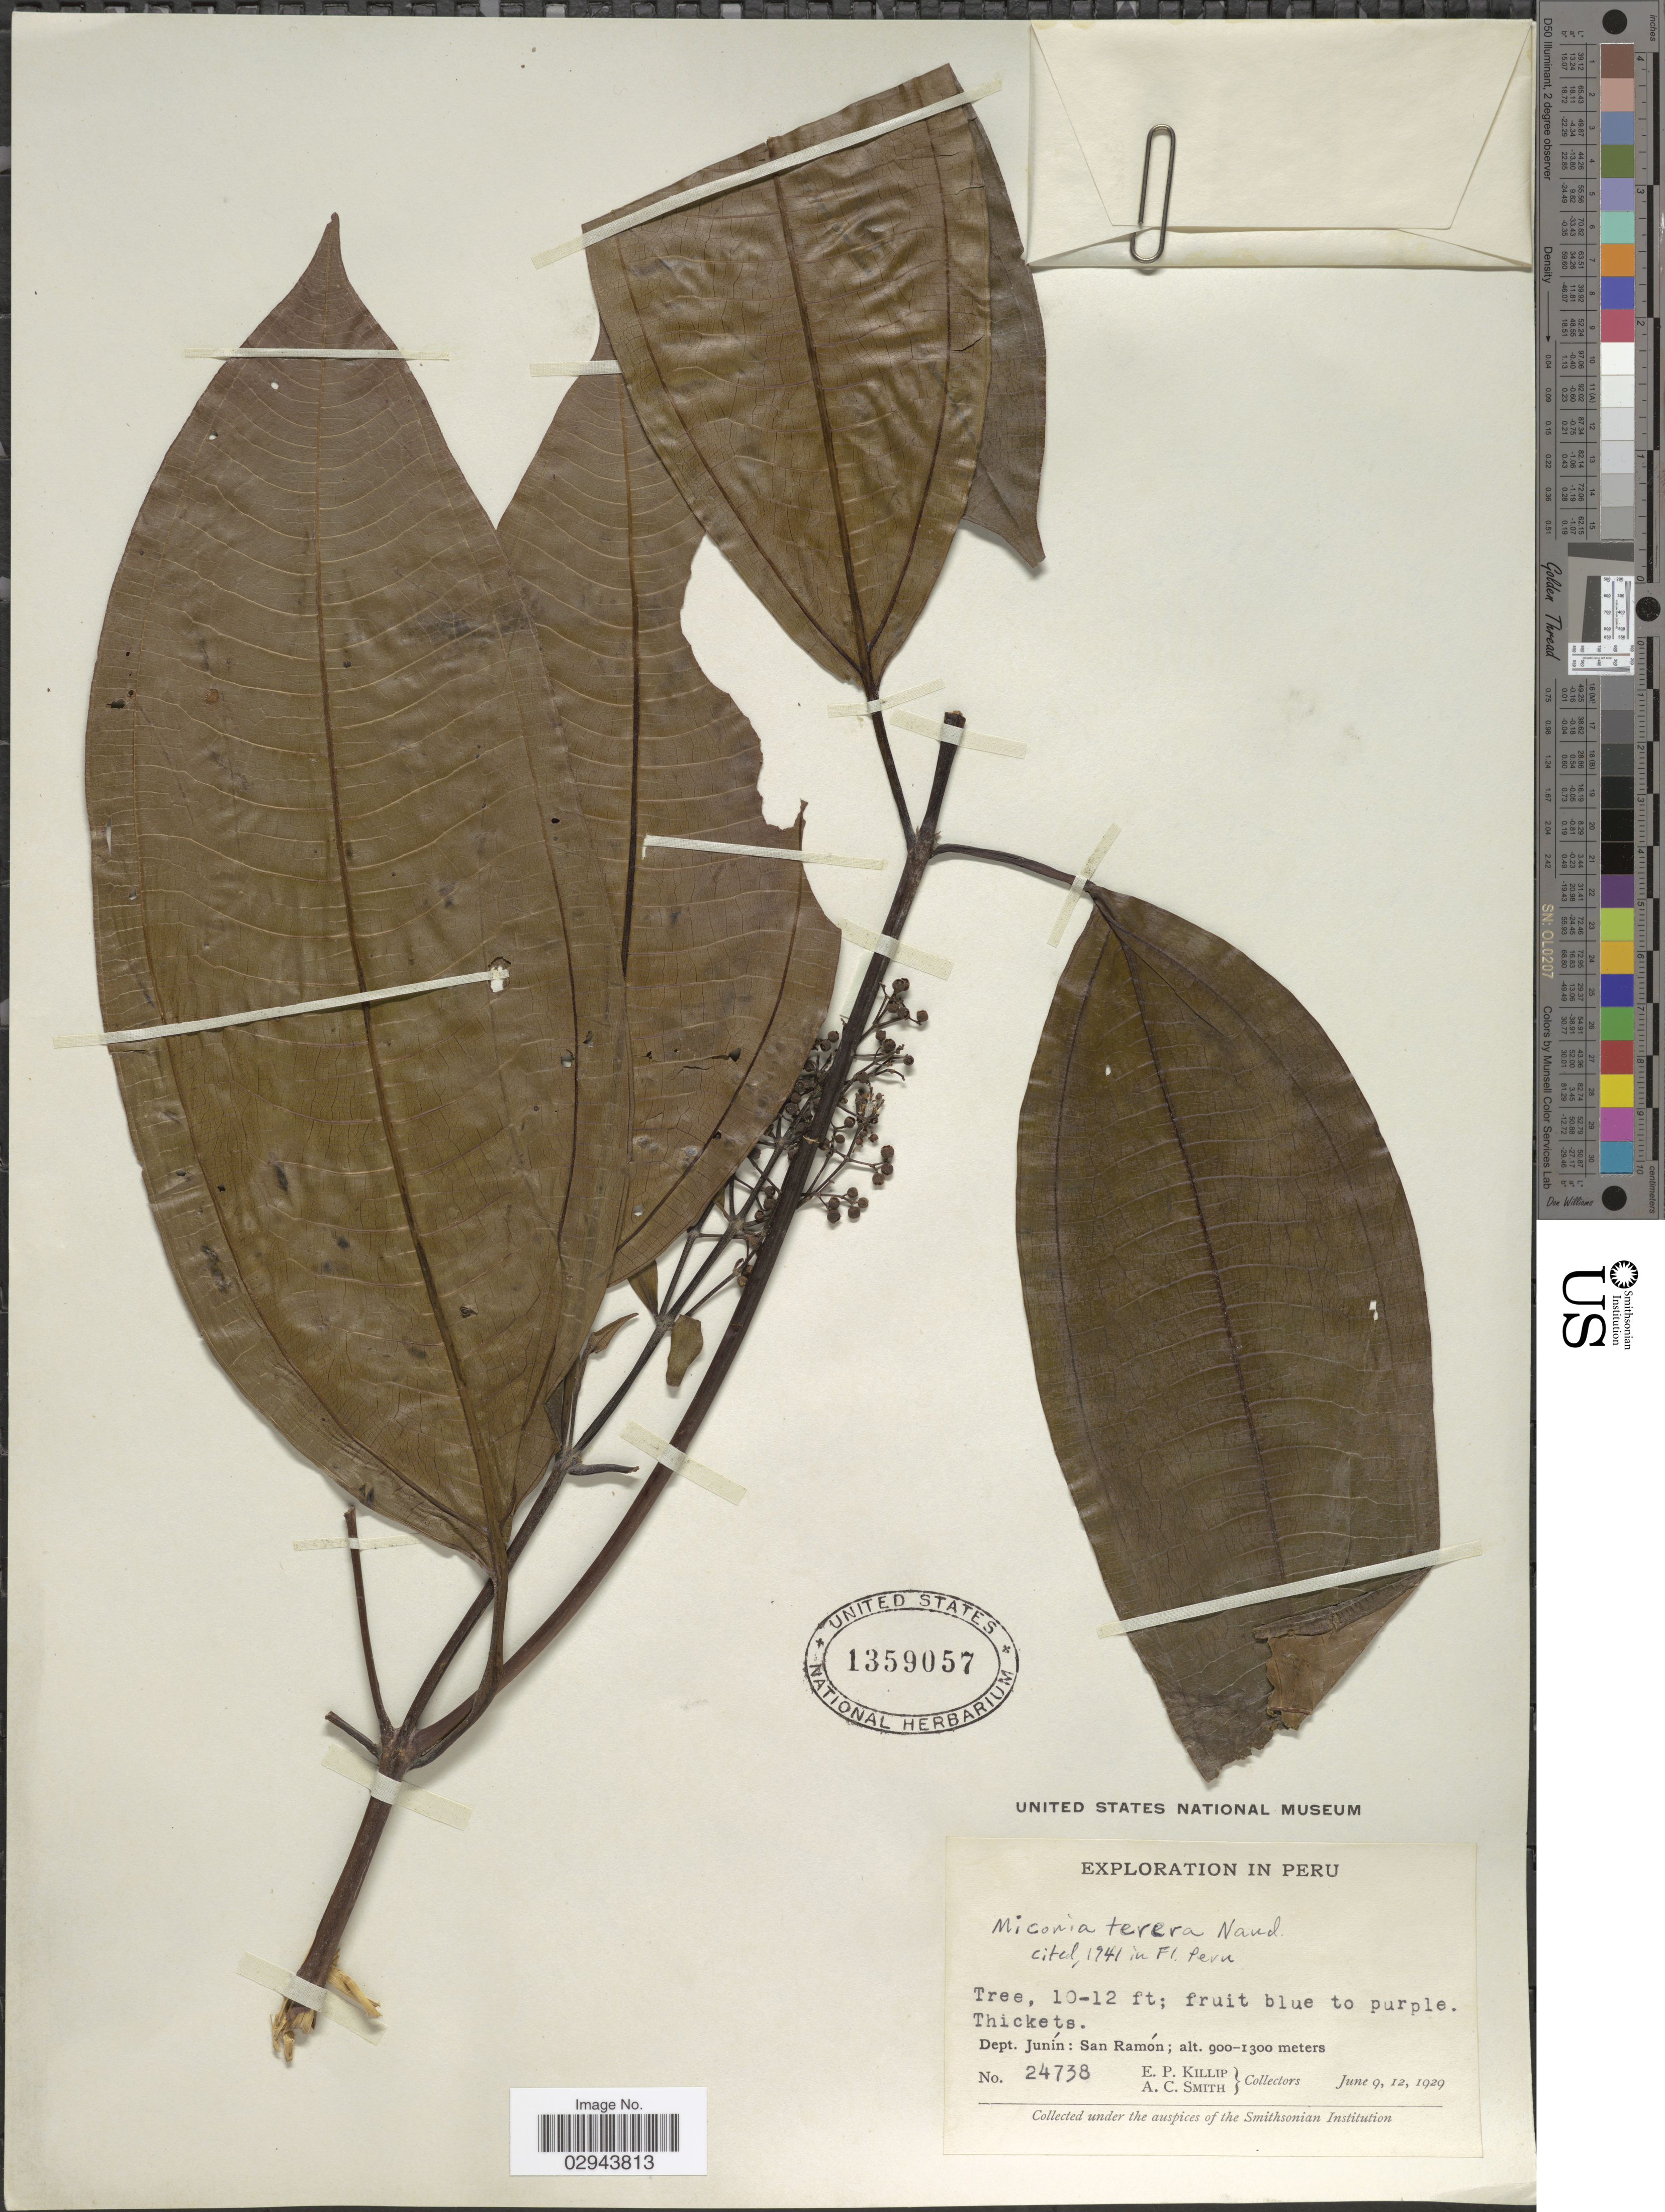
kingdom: Plantae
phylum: Tracheophyta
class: Magnoliopsida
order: Myrtales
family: Melastomataceae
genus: Miconia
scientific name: Miconia terera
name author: Naudin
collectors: E. P. Killip & A. C. Smith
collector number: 24738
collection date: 1929-06-09/1929-06-12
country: Peru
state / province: Junín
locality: San Ramón.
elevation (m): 900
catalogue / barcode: US 1359057